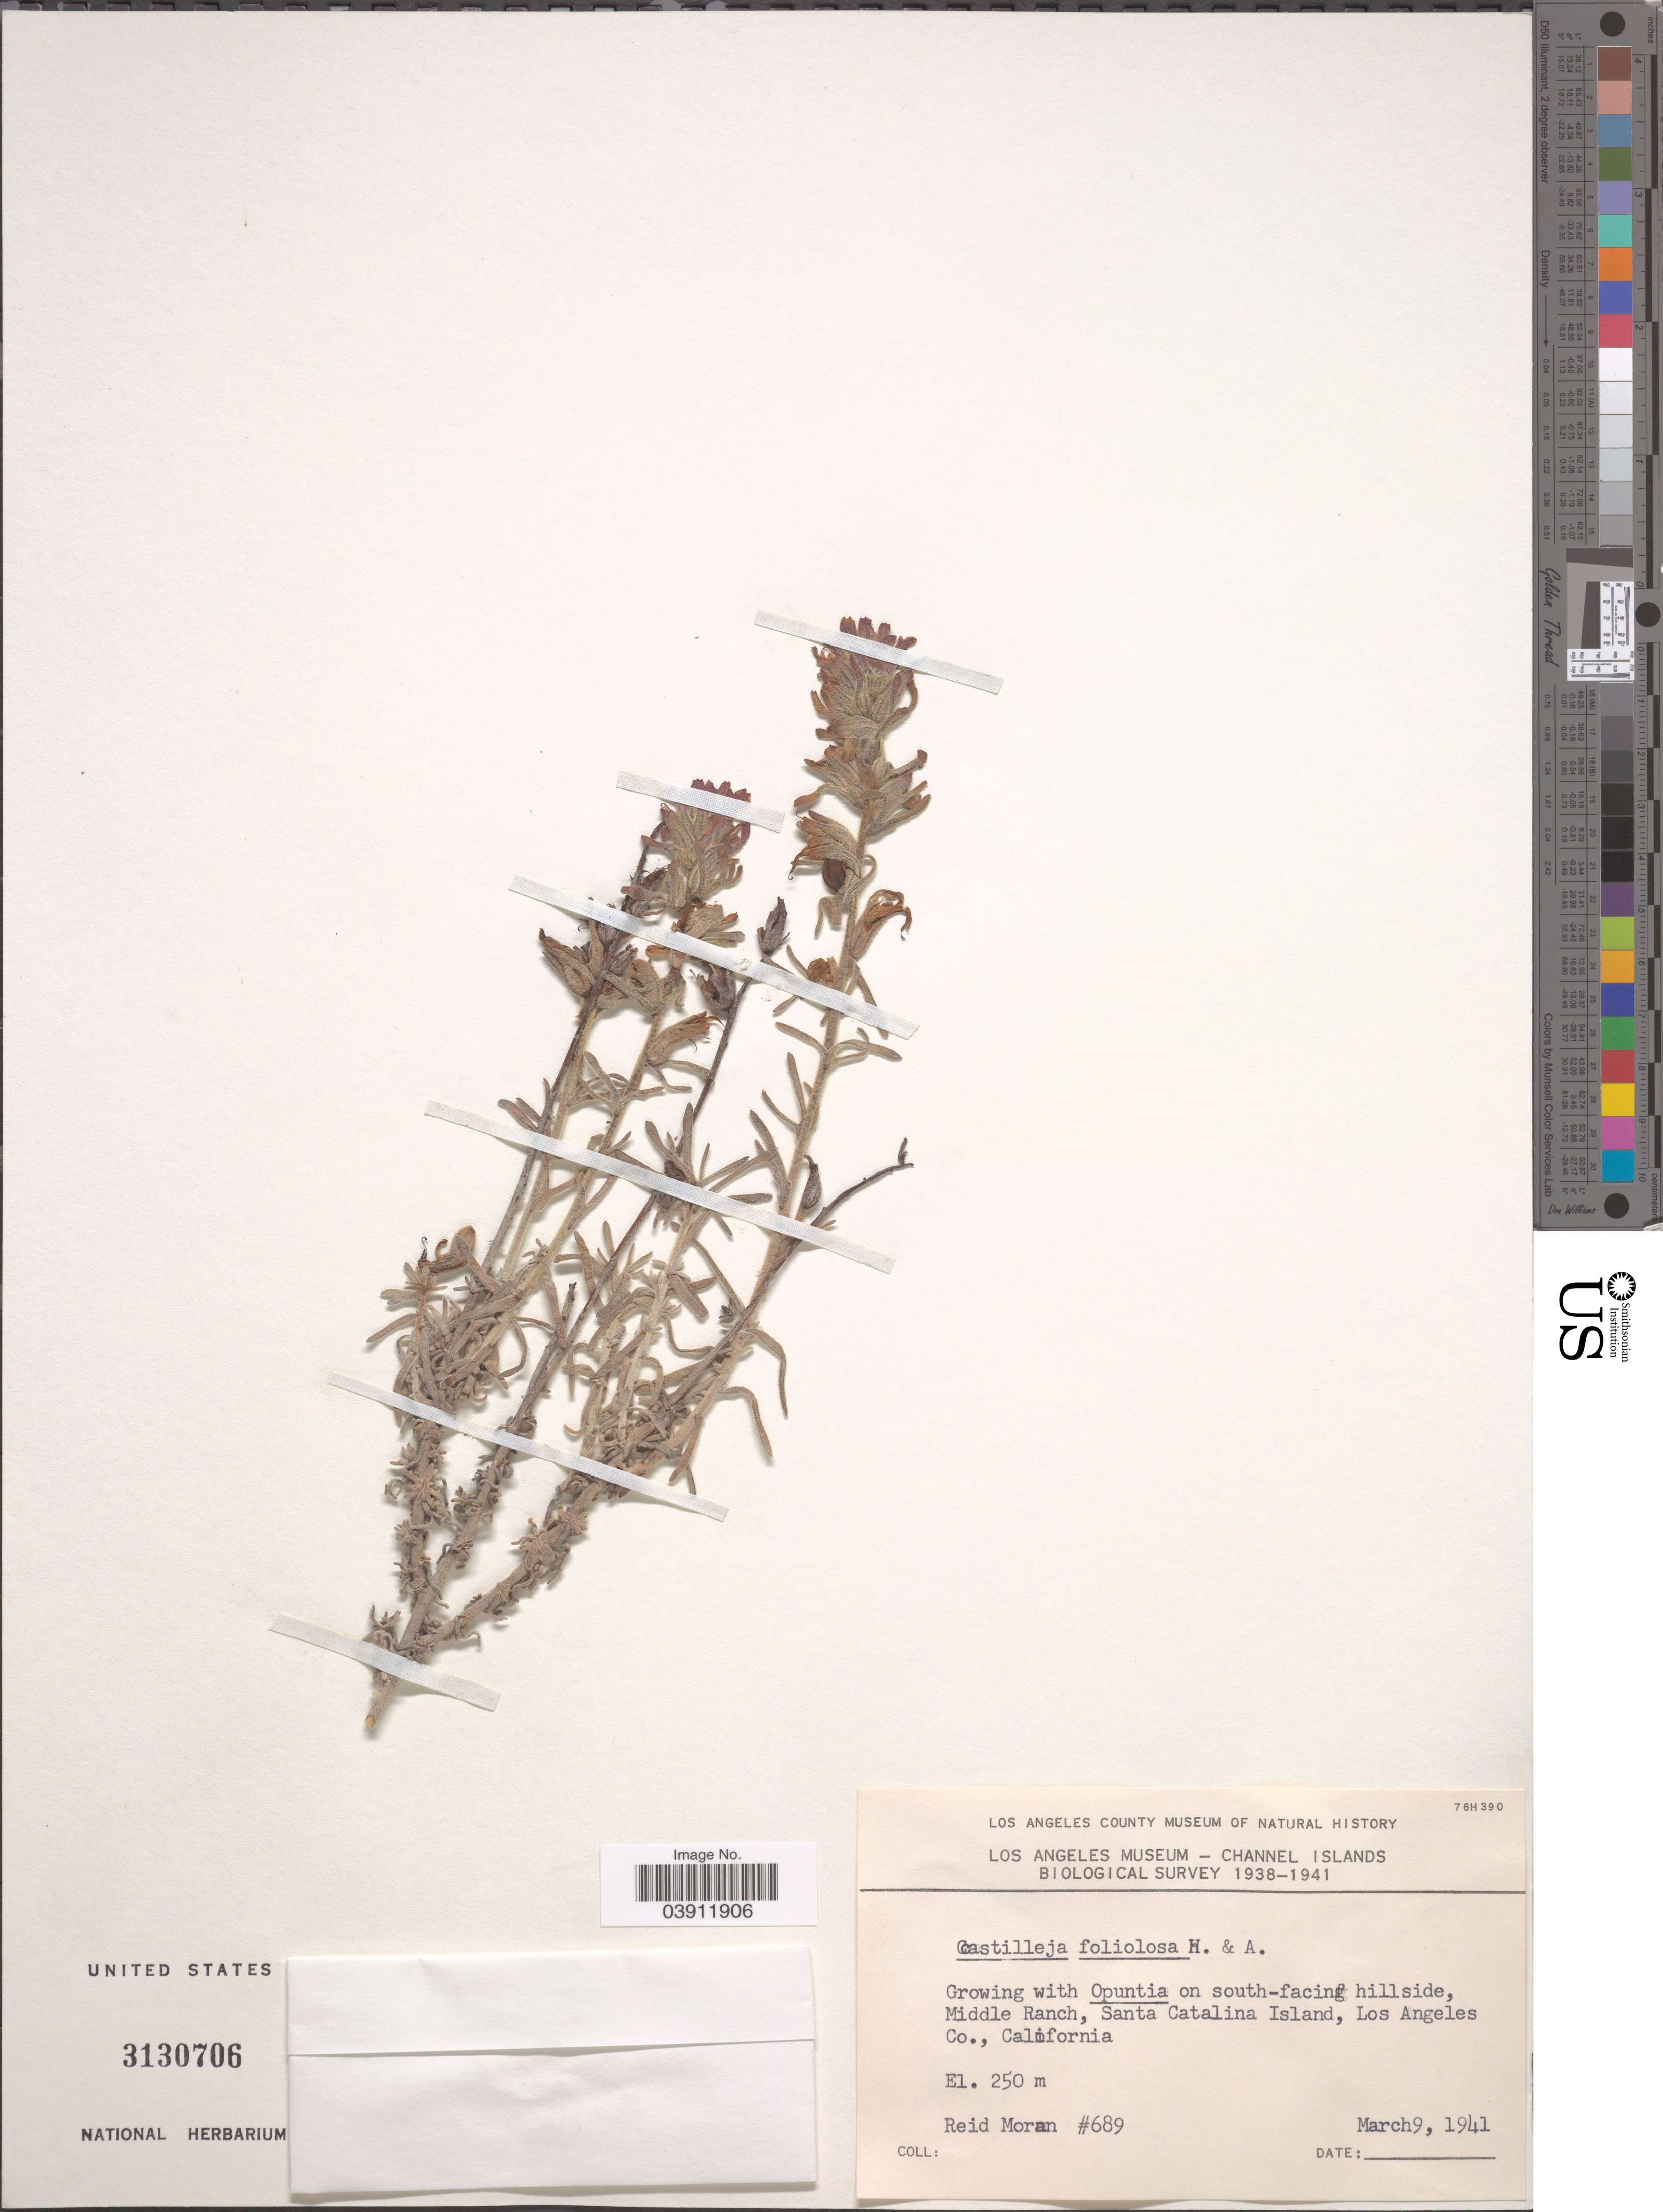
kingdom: Plantae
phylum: Tracheophyta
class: Magnoliopsida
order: Lamiales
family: Orobanchaceae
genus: Castilleja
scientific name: Castilleja foliolosa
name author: Hook. f.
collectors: R. Moran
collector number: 689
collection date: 1941-03-09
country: United States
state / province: California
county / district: Los Angeles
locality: Middle Ranch, Santa Catalina Island, Los Angeles Co.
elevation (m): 250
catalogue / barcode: US 3130706